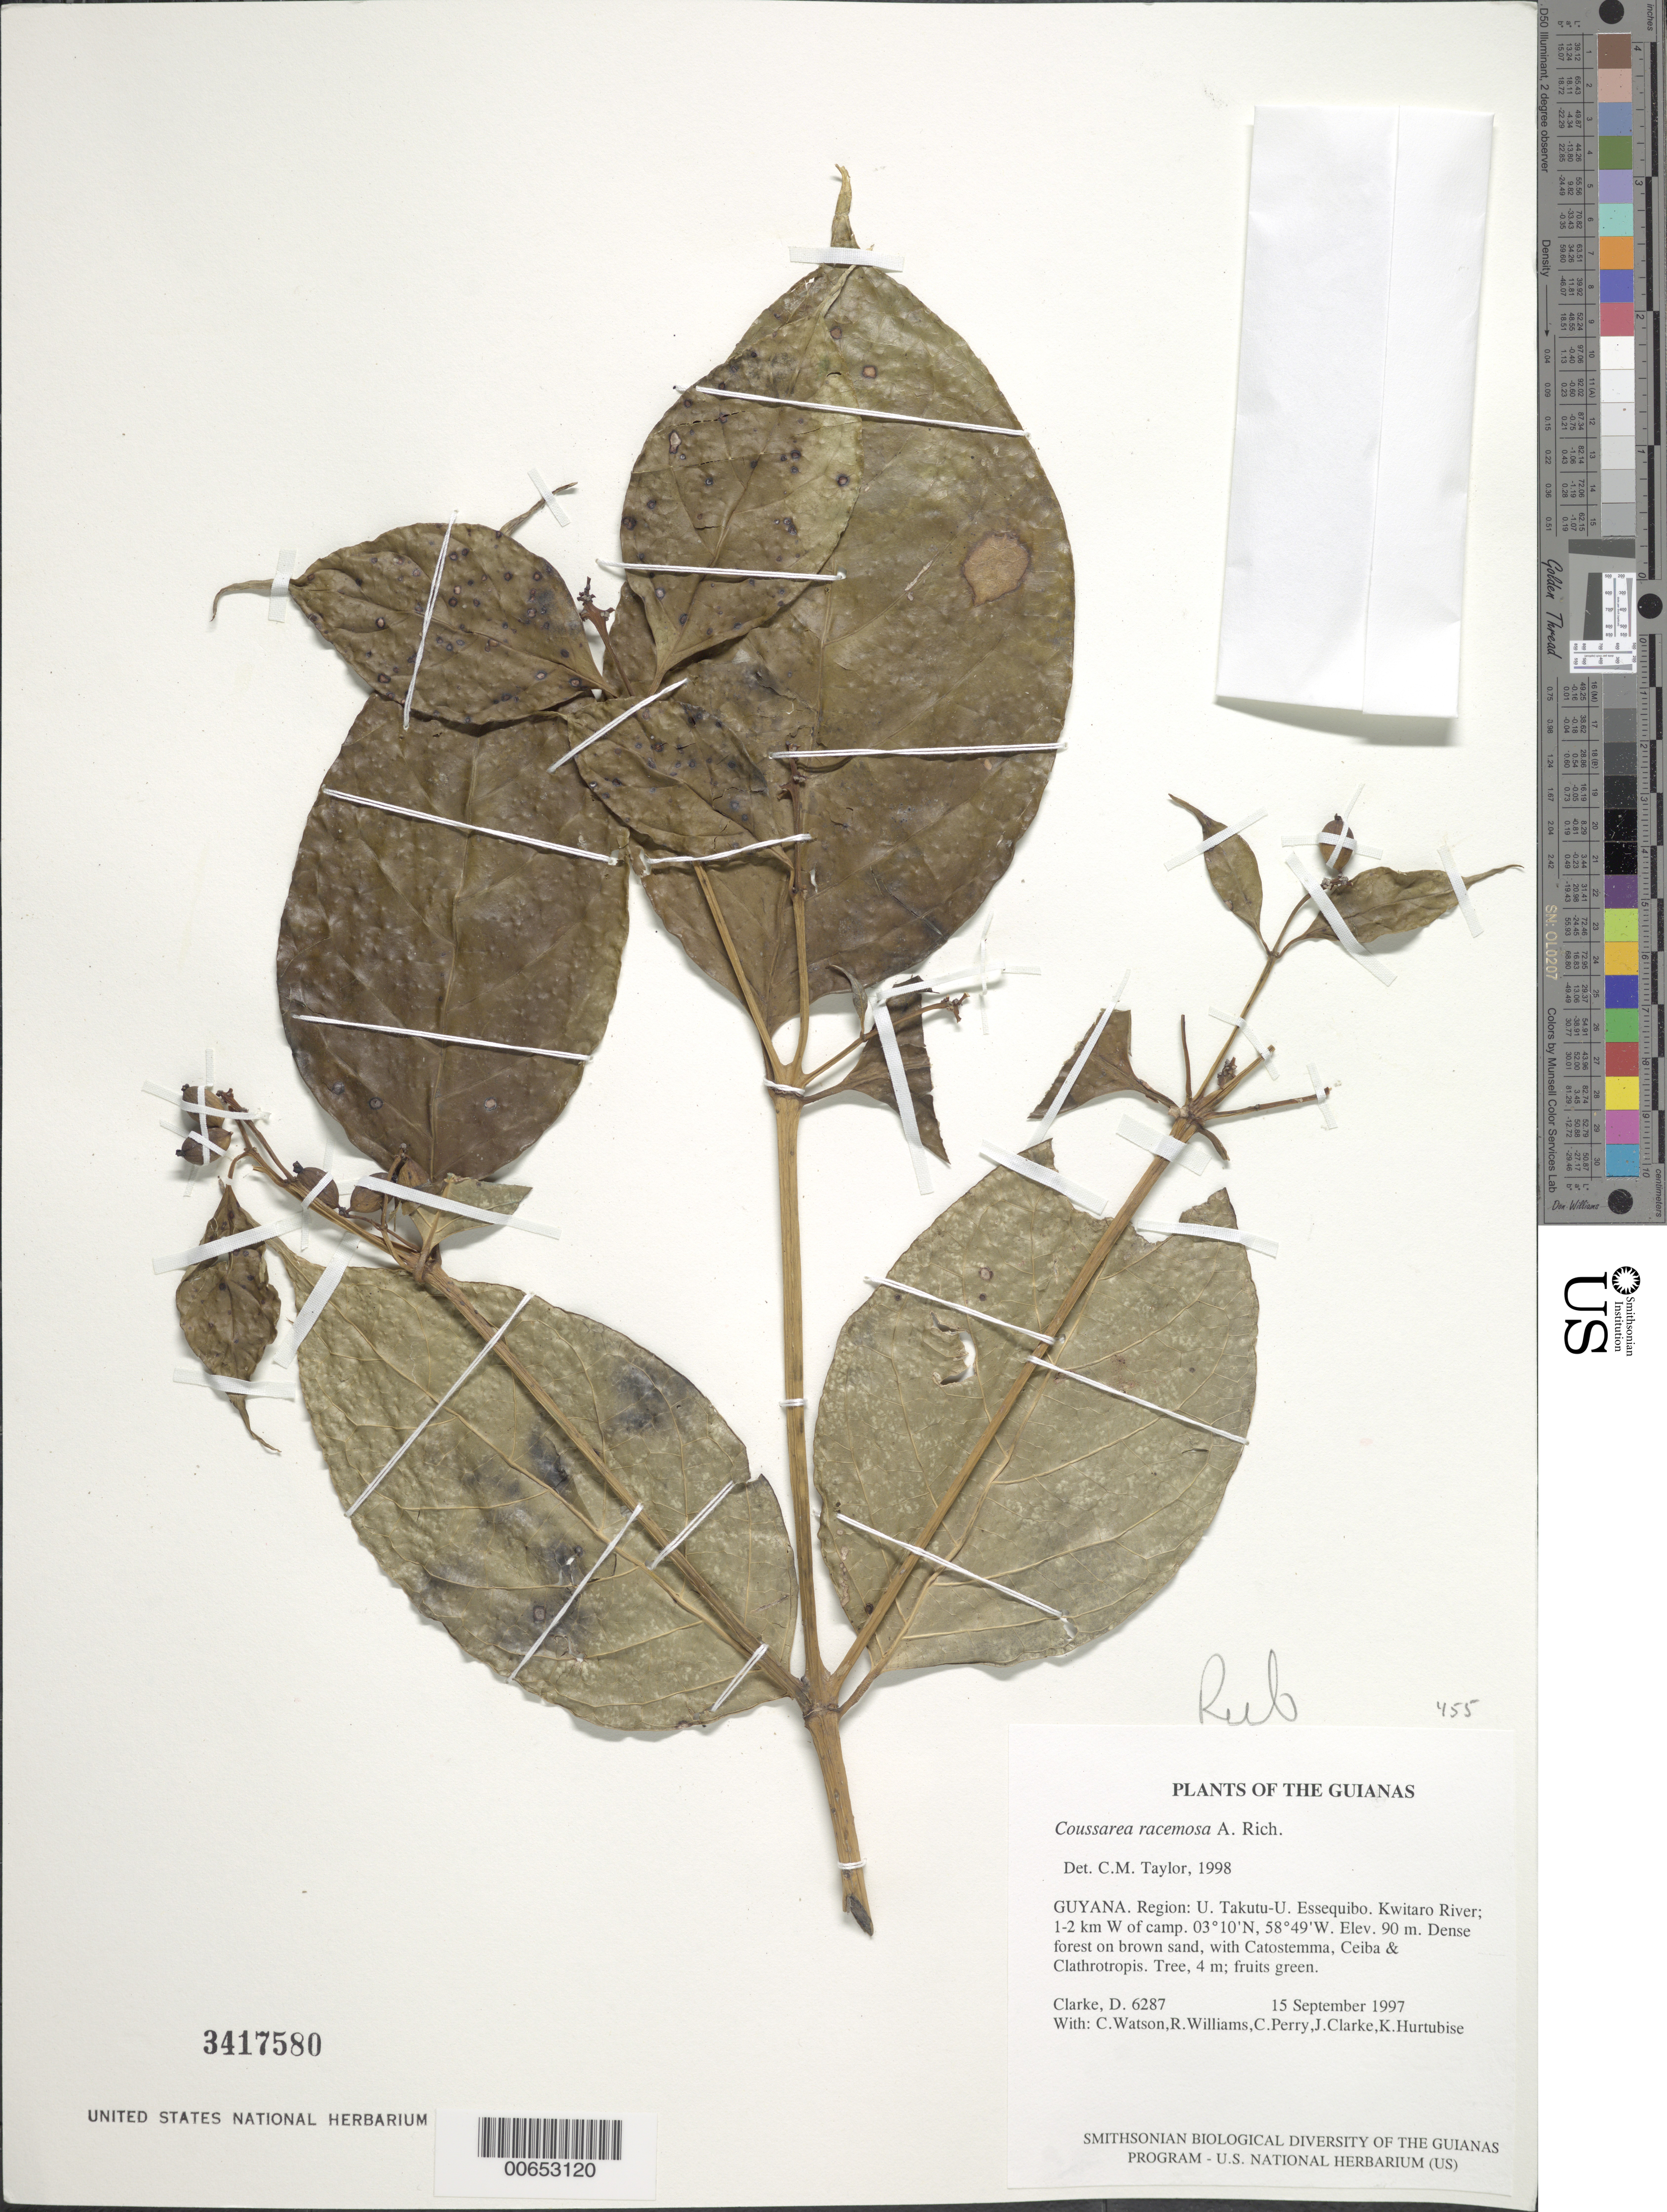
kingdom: Plantae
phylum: Tracheophyta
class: Magnoliopsida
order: Gentianales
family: Rubiaceae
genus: Coussarea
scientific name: Coussarea racemosa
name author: A. Rich.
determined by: Taylor, Charlotte M.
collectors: H. D. Clarke, C. Watson, R. Williams, C. Perry, J. Clarke & K. Hurtubise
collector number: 6287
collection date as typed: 15 September 1997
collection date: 1997-09-15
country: Guyana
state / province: U. Takutu-U. Essequibo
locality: Kwitaro River; 1-2 km W of camp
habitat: Dense forest on brown sand, with Catostemma, Ceiba & Clathrotropis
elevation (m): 90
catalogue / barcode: US 3417580